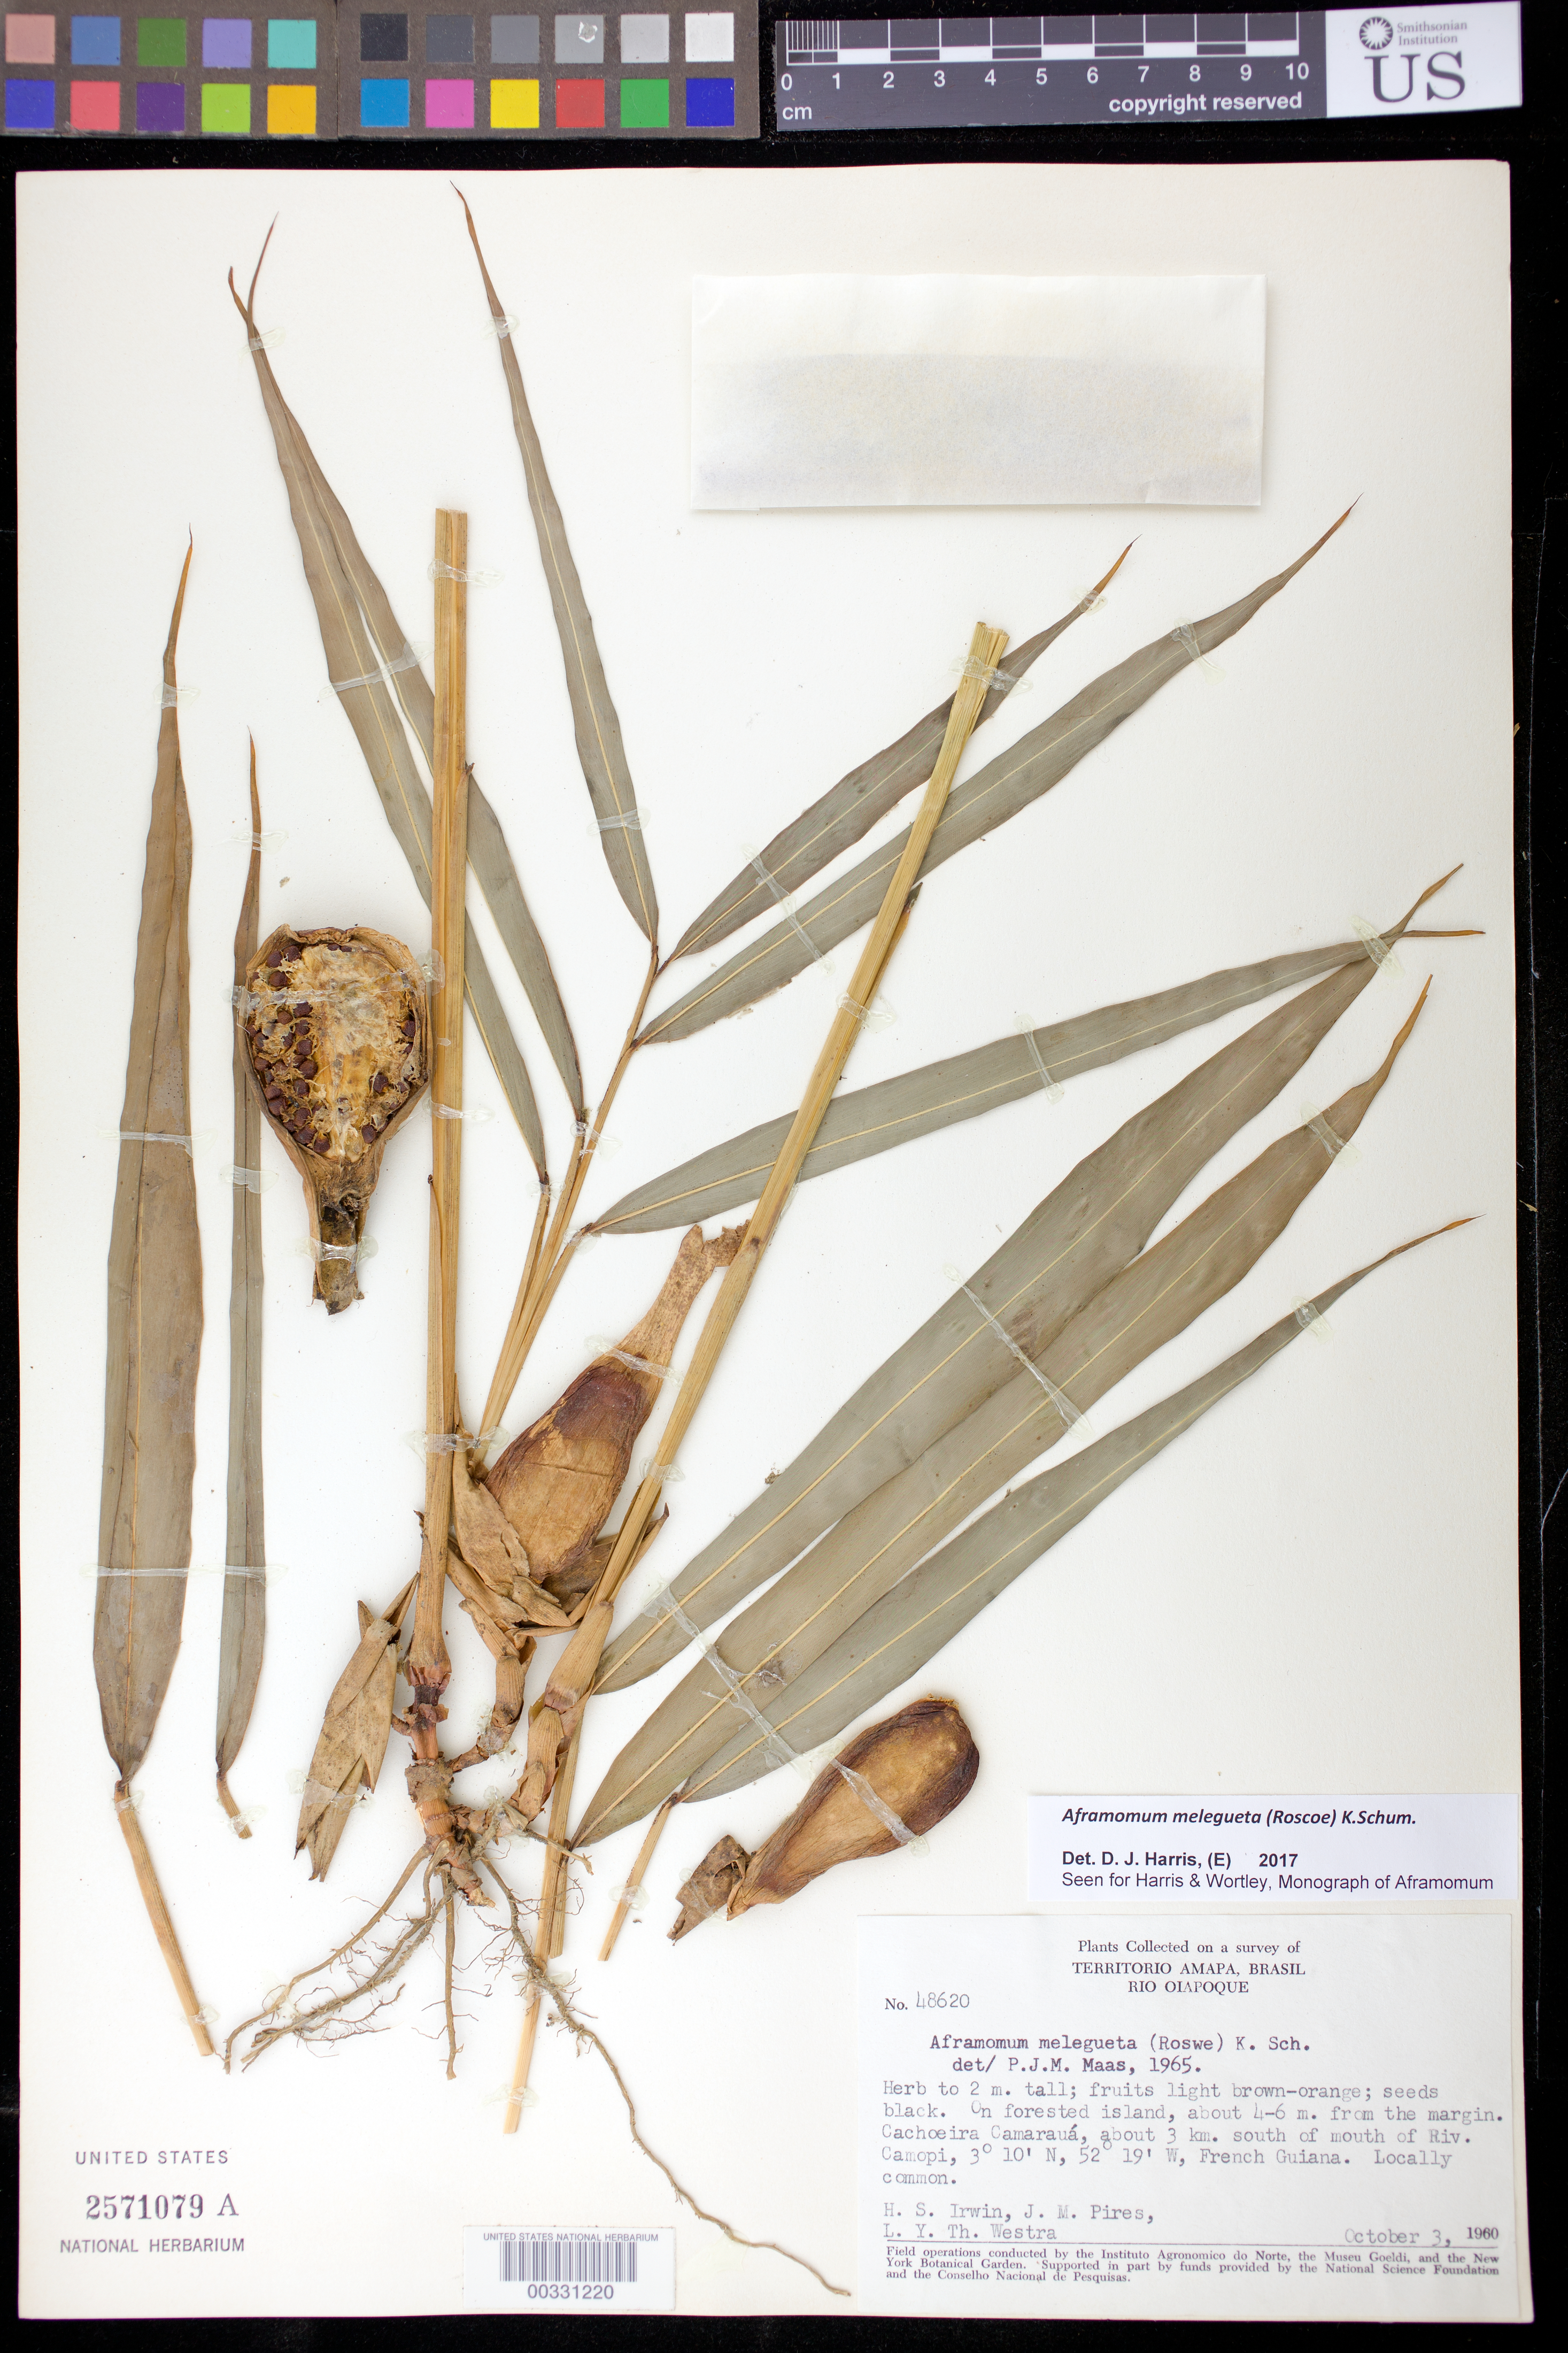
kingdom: Plantae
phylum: Tracheophyta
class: Liliopsida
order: Zingiberales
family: Zingiberaceae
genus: Aframomum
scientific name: Aframomum melegueta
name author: (Roscoe) K. Schum.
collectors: H. Irwin, J. M. Pires & L. Y. T. Westra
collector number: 48620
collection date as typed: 03 Oct 1960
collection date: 1960-10-03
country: French Guiana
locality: On forested island, ca 4-6 m from margin, cachoeira camaraua, ca 3 km s of mouth of riv. camopi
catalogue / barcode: US 2571079A